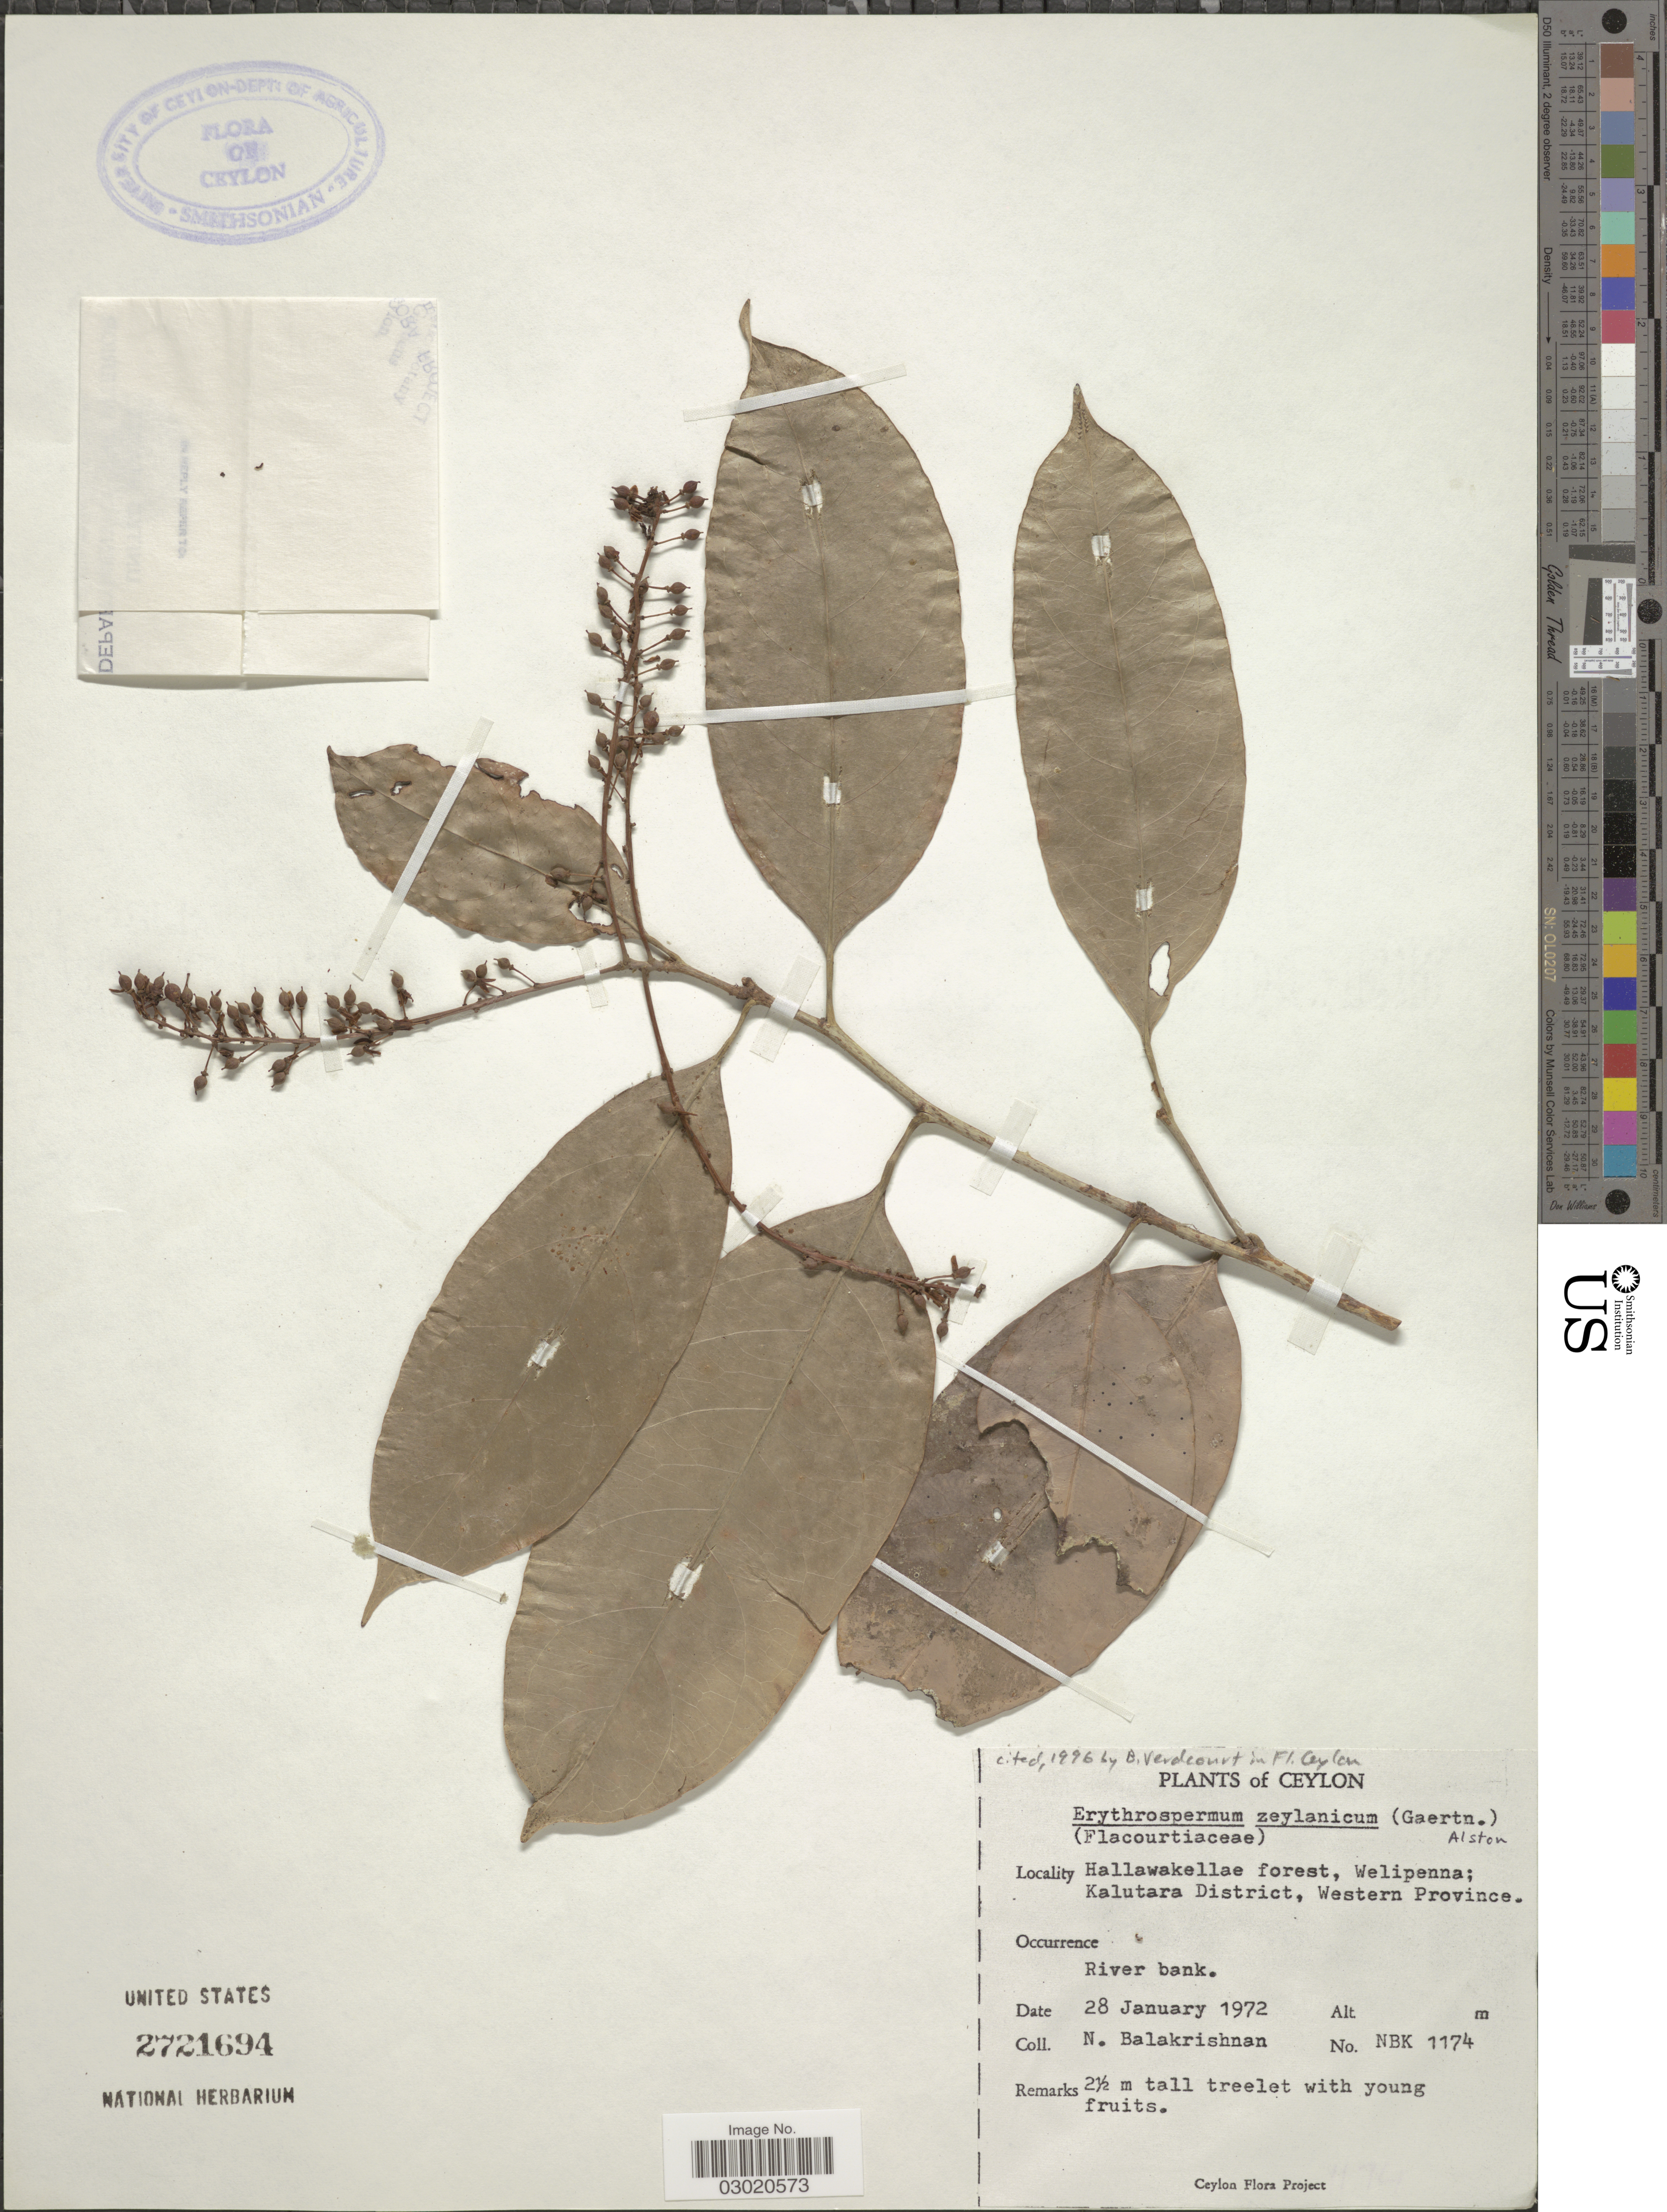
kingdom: Plantae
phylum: Tracheophyta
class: Magnoliopsida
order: Malpighiales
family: Achariaceae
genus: Erythrospermum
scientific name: Erythrospermum zeylanicum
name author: (Gaertn.) Alston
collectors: N. Balakrishnan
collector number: NBK1174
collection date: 1972-01-28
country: Sri Lanka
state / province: Western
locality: Ceylon, Hallawakellae forest, Welipenna; Kalutara District, Western Province.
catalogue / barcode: US 2721694